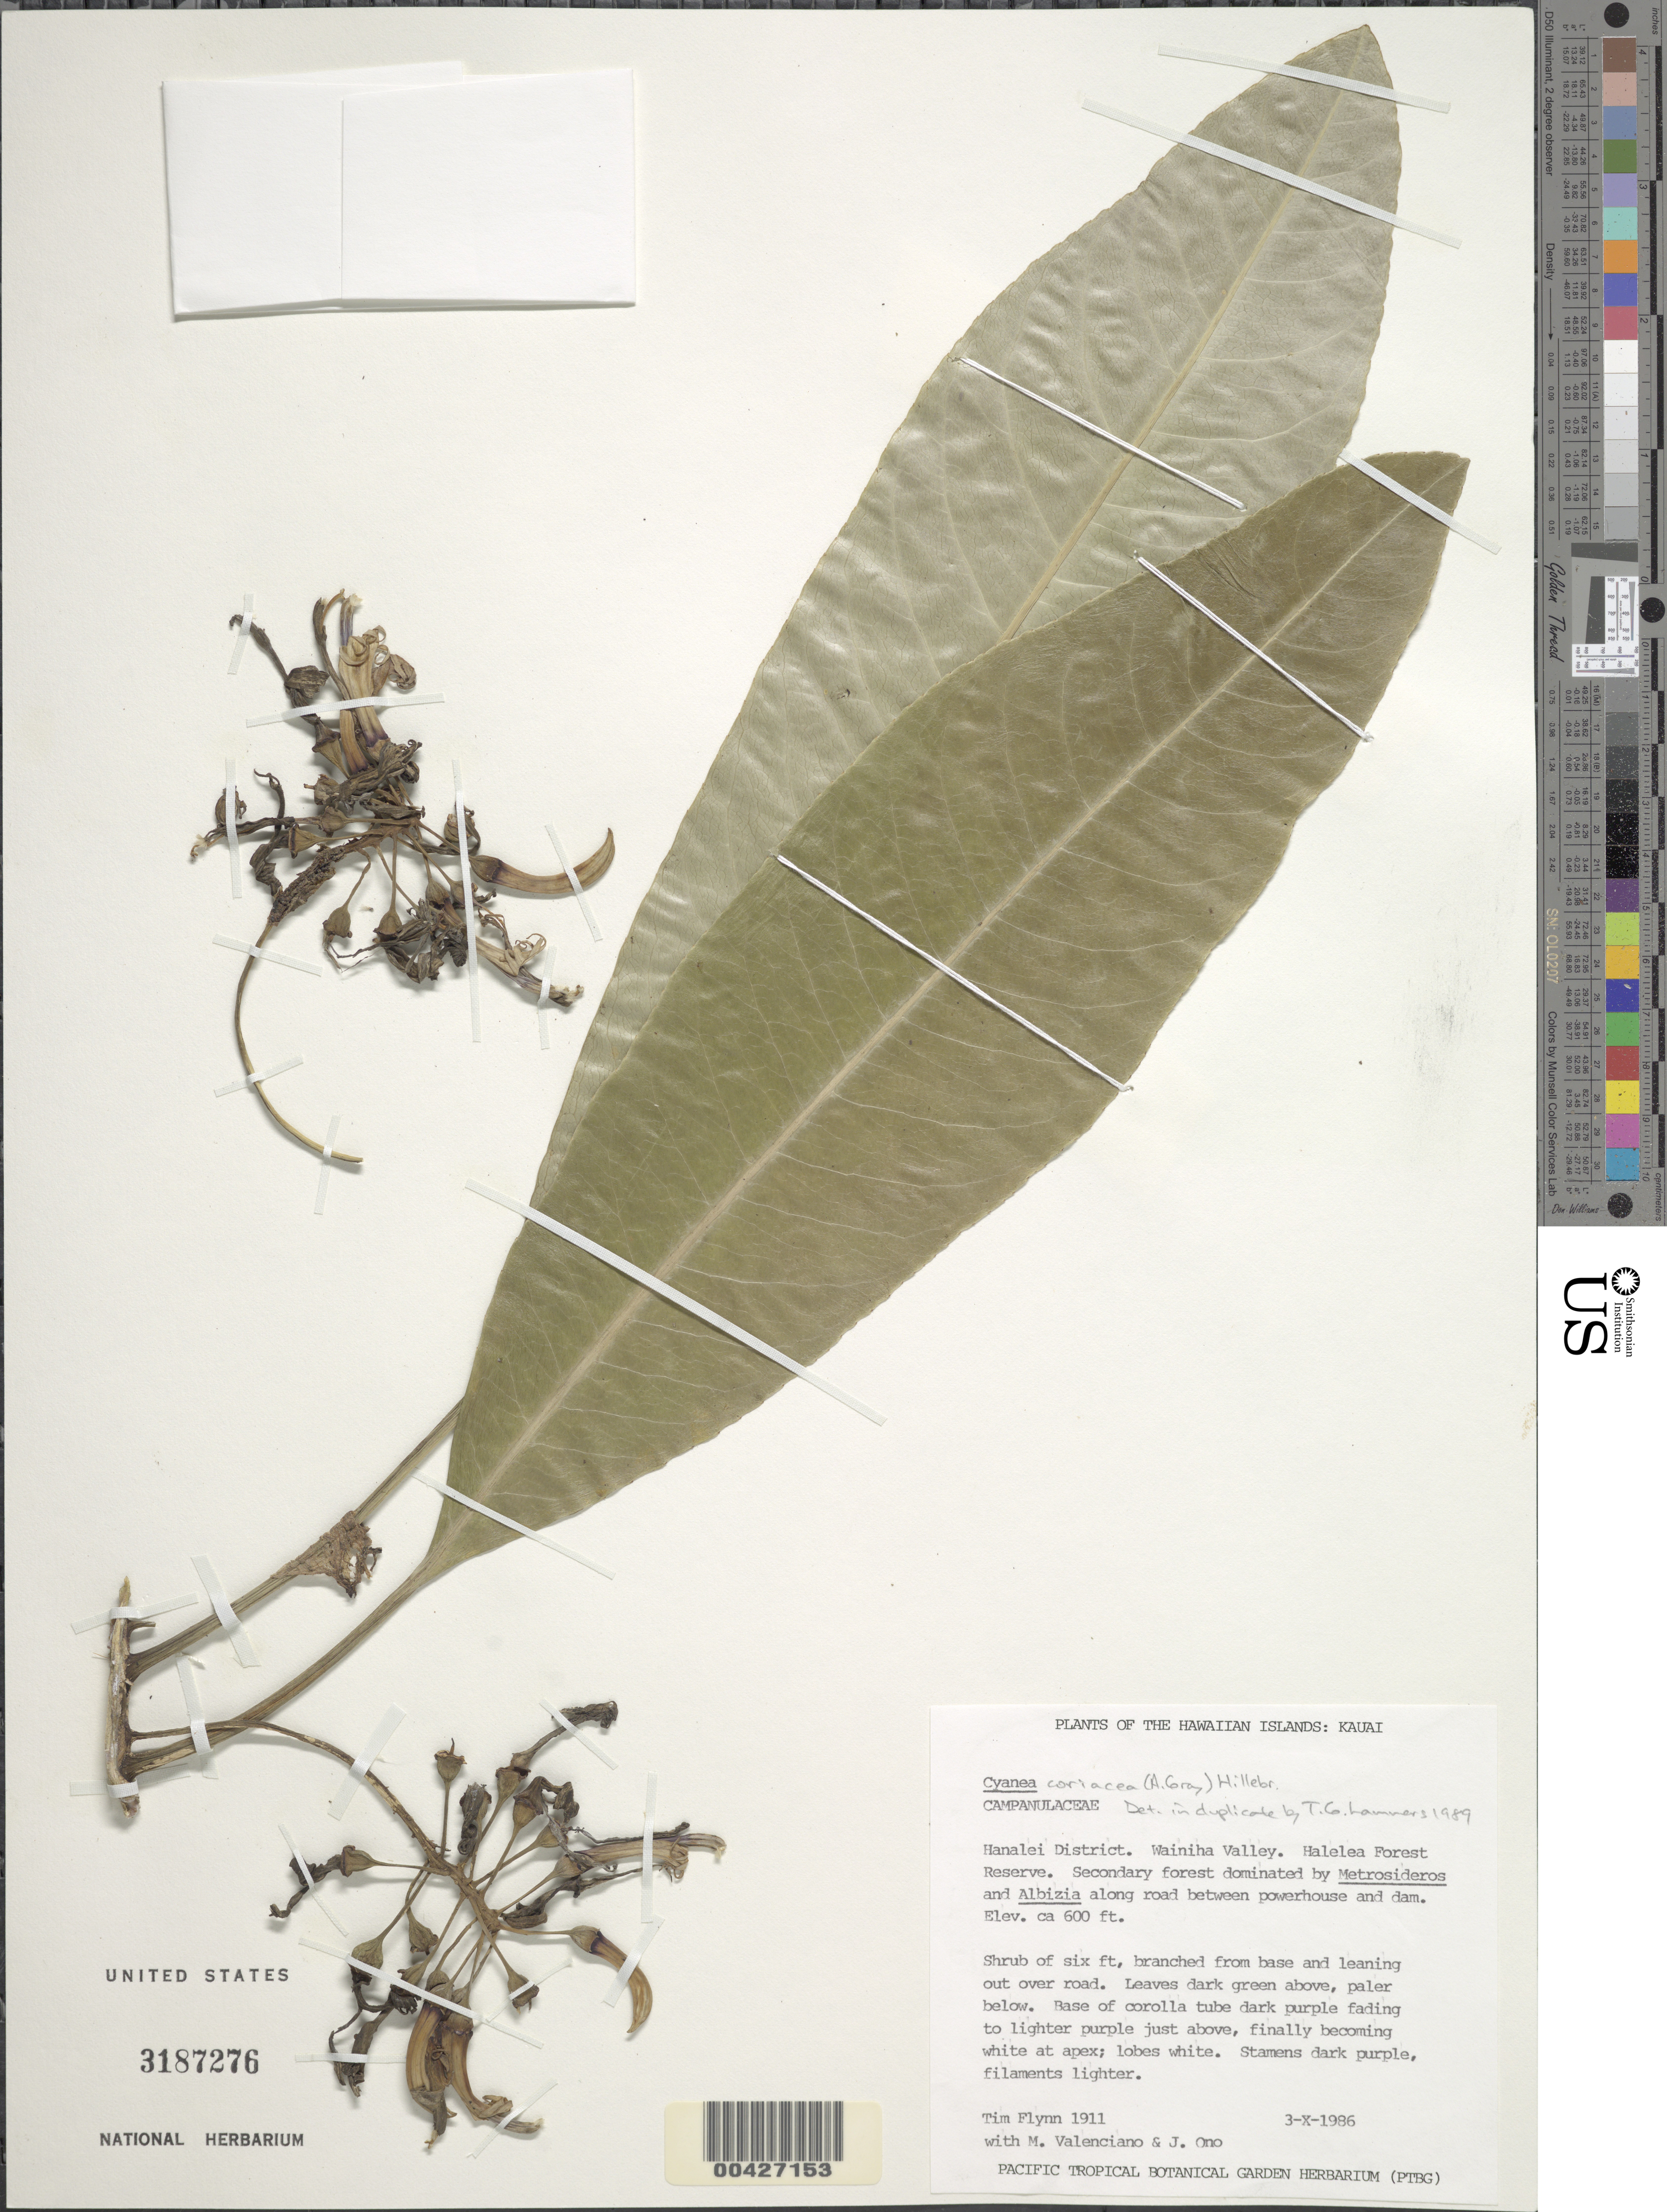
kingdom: Plantae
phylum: Tracheophyta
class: Magnoliopsida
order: Asterales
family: Campanulaceae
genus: Cyanea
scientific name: Cyanea coriacea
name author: (A. Gray) Hillebr.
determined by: Lammers, T. G.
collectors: T. W. Flynn, M. Valenciano & J. Ono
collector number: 1911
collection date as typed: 3 Oct 1986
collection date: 1986-10-03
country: United States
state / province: Hawaii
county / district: Kauai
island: Kaua'i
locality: Hanalei District, Wainiha Valley, Haleakala Forest Reserve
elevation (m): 183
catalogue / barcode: US 3187276